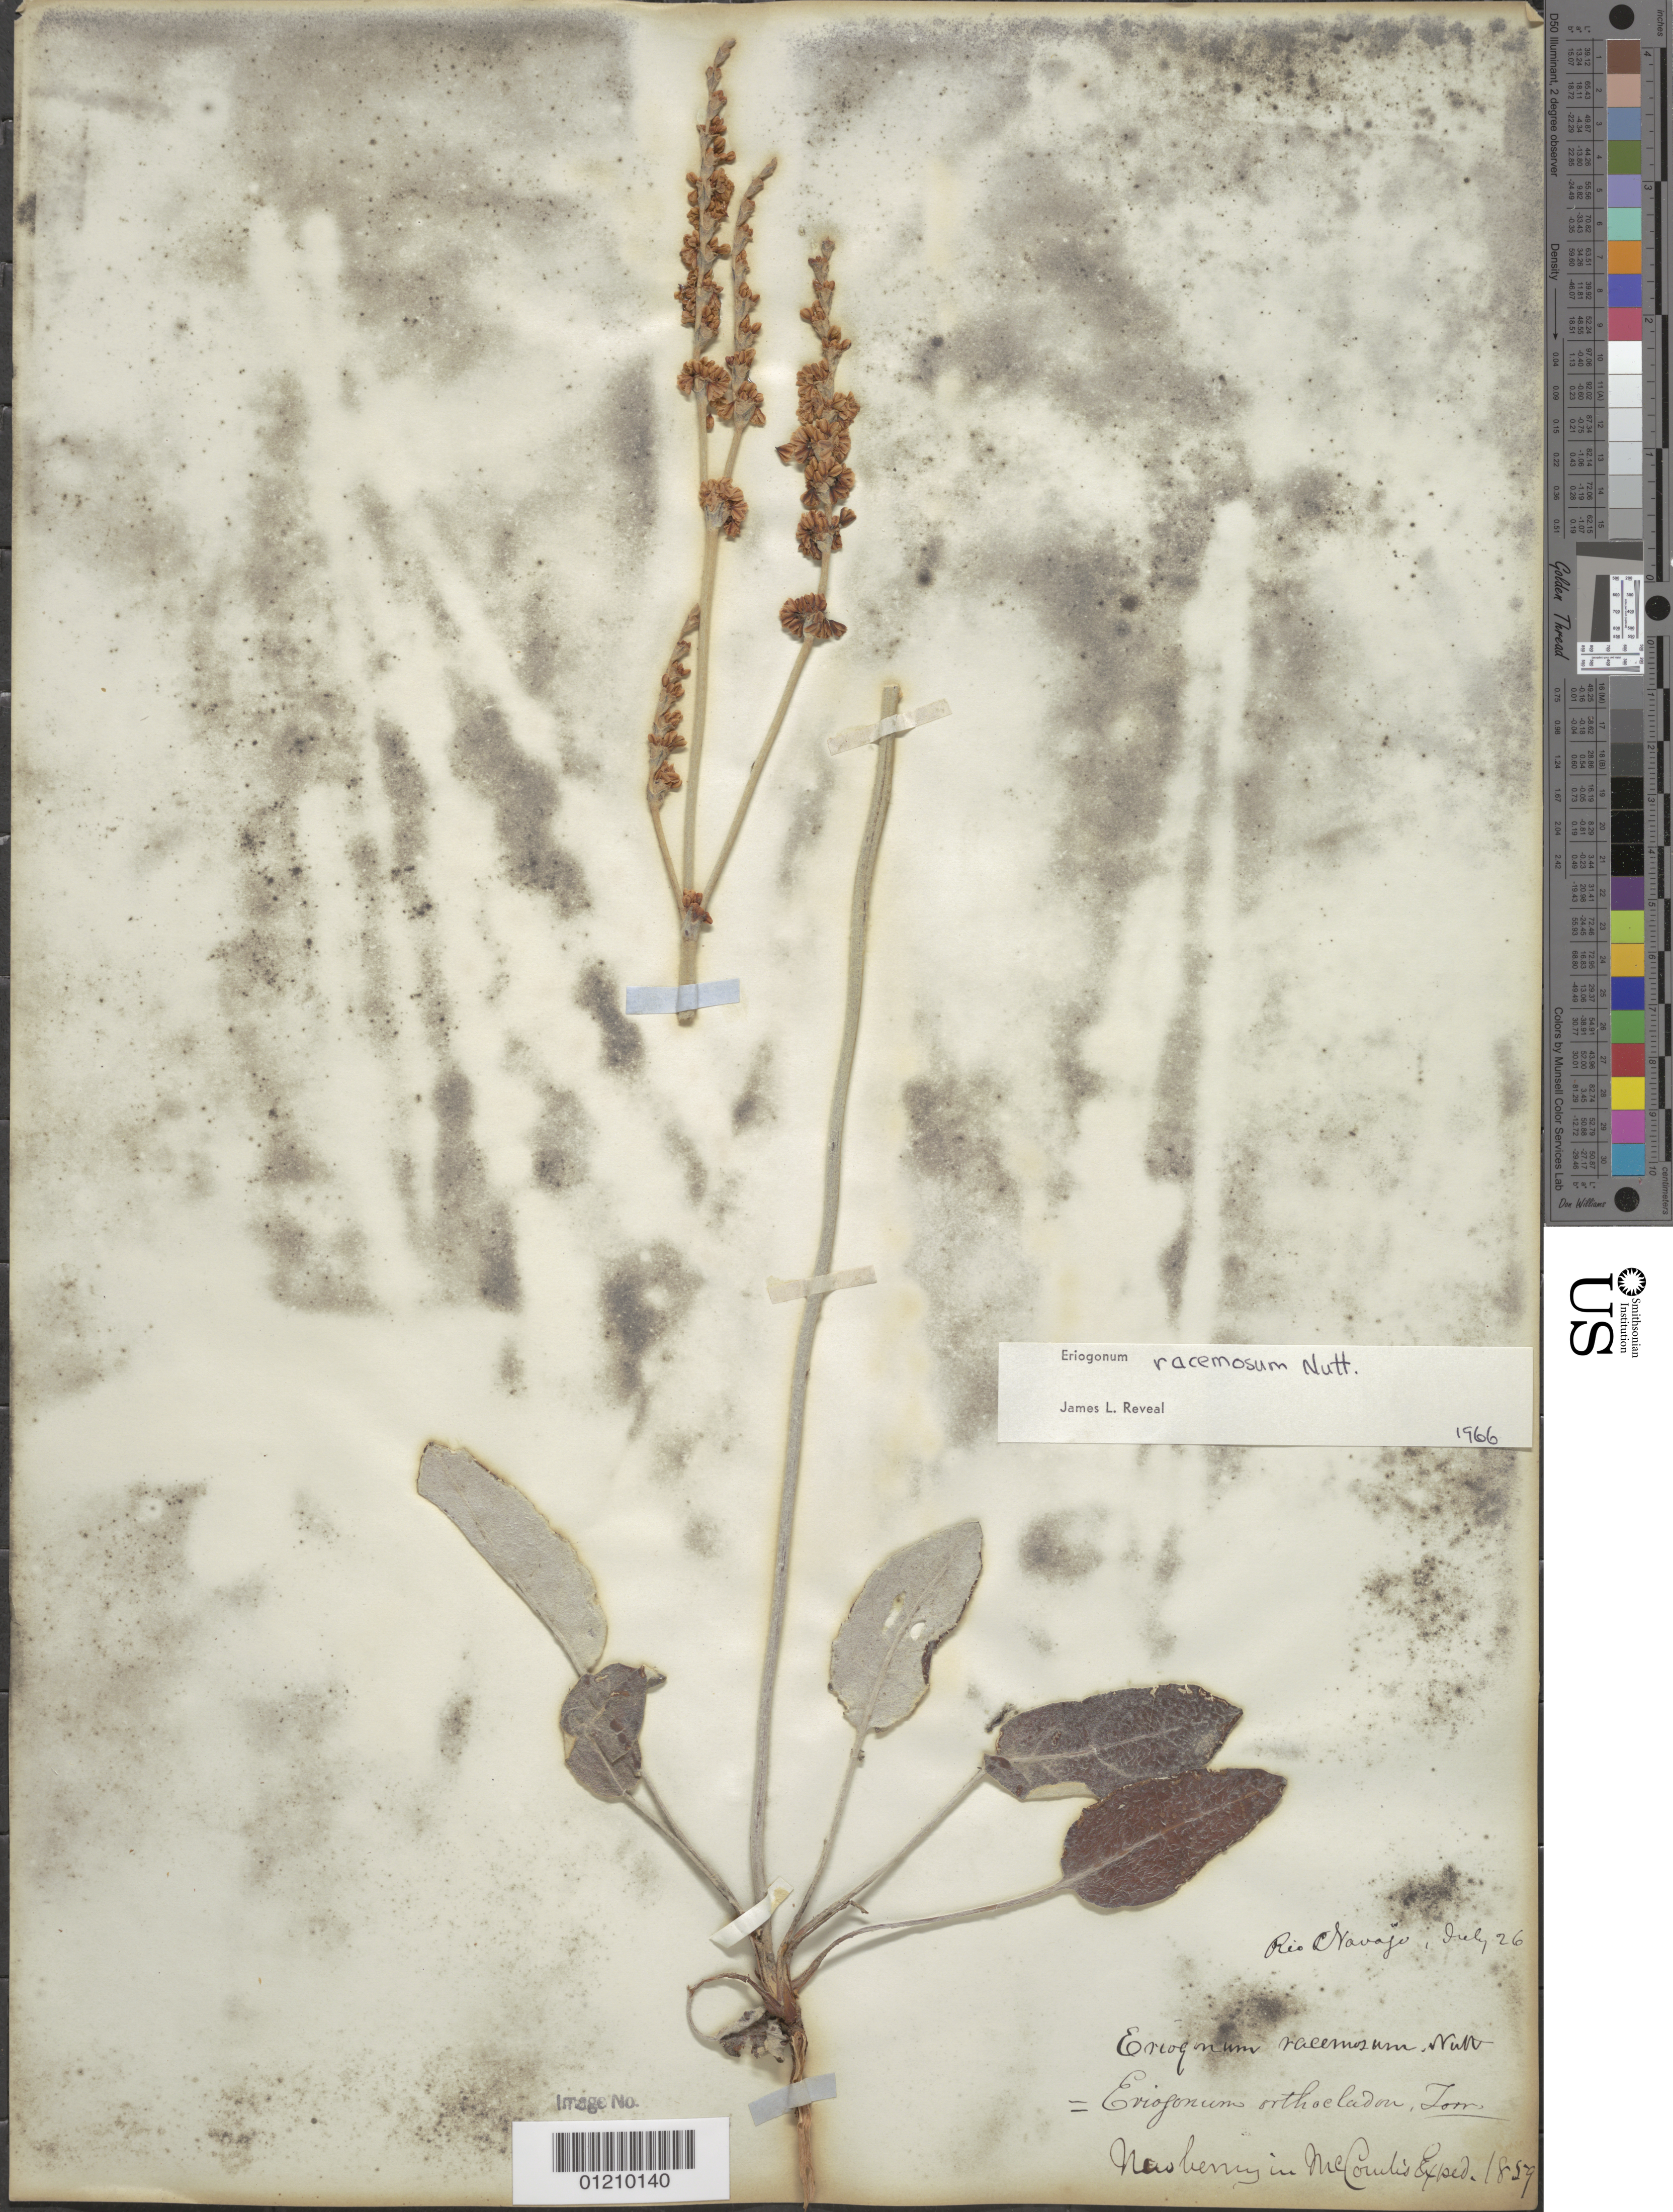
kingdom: Plantae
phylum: Tracheophyta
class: Magnoliopsida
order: Caryophyllales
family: Polygonaceae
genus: Eriogonum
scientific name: Eriogonum racemosum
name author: Nutt.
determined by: Reveal, J. L.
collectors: J. S. Newberry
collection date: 1859-07-26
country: United States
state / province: New Mexico